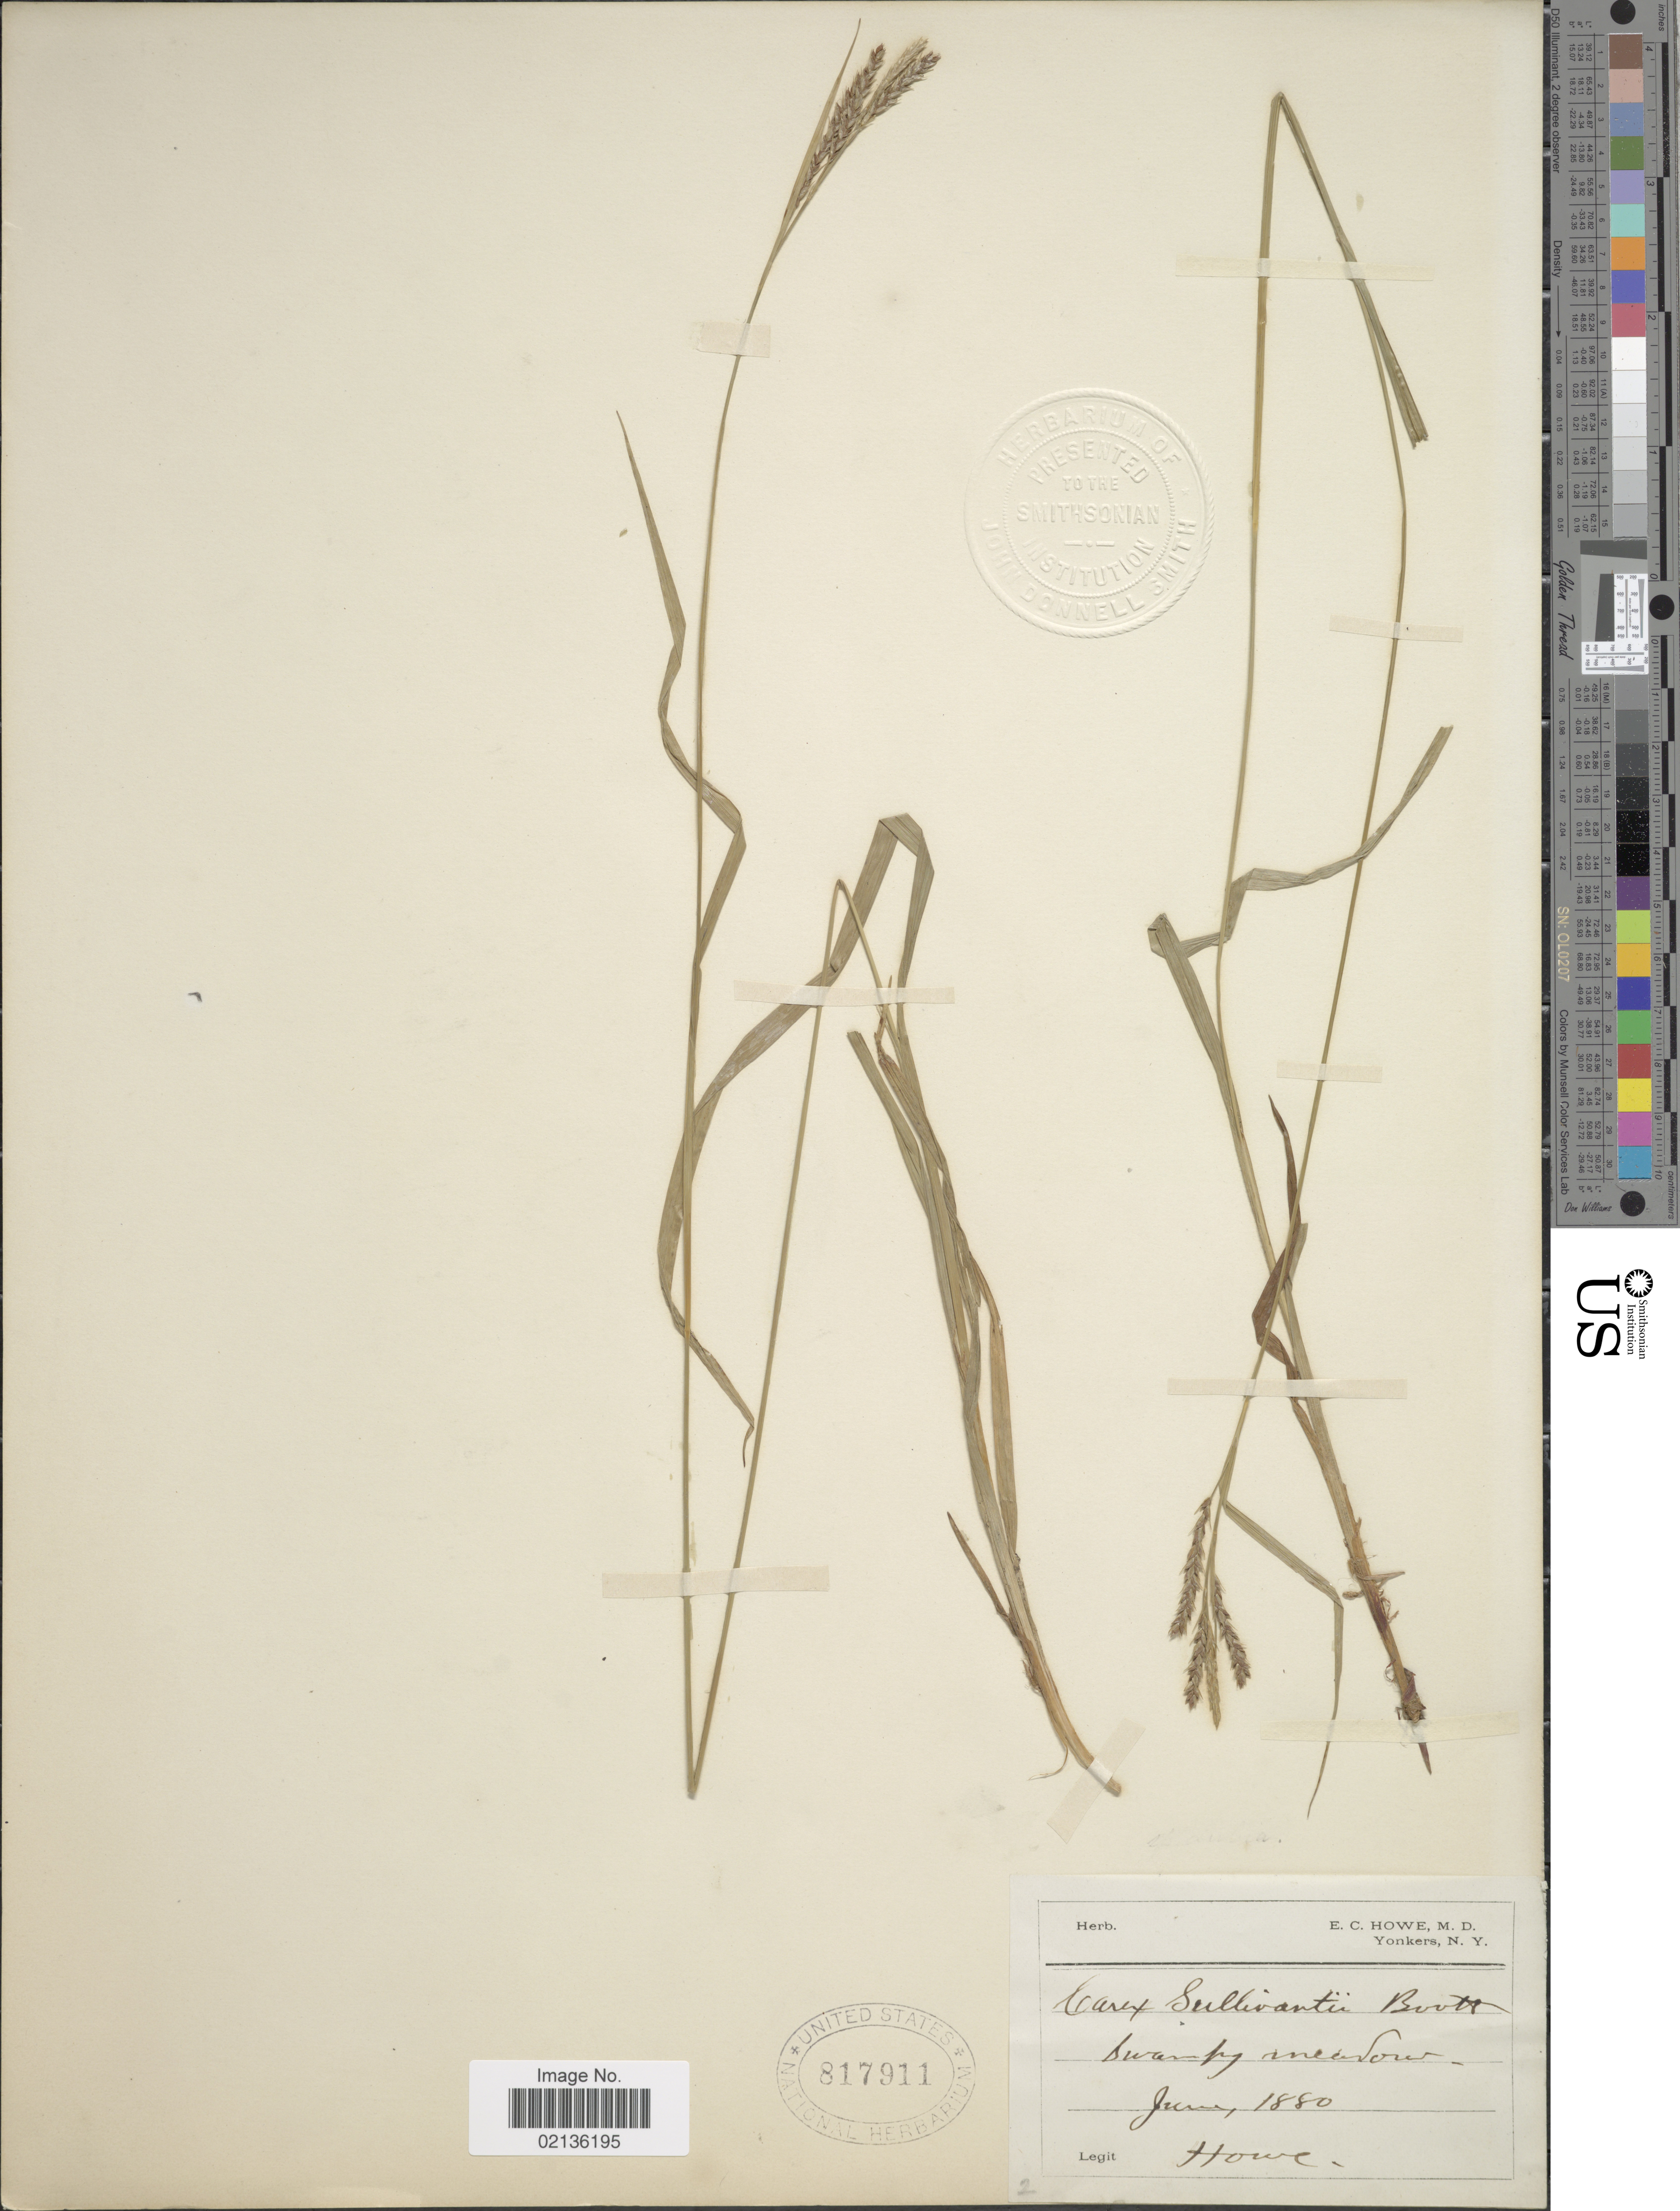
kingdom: Plantae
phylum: Tracheophyta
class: Liliopsida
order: Poales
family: Cyperaceae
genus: Carex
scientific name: Carex x sullivantii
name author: Boott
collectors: E. Howe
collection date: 1880-06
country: United States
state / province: New York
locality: swampy meadow, Yonkers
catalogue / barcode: US 817911